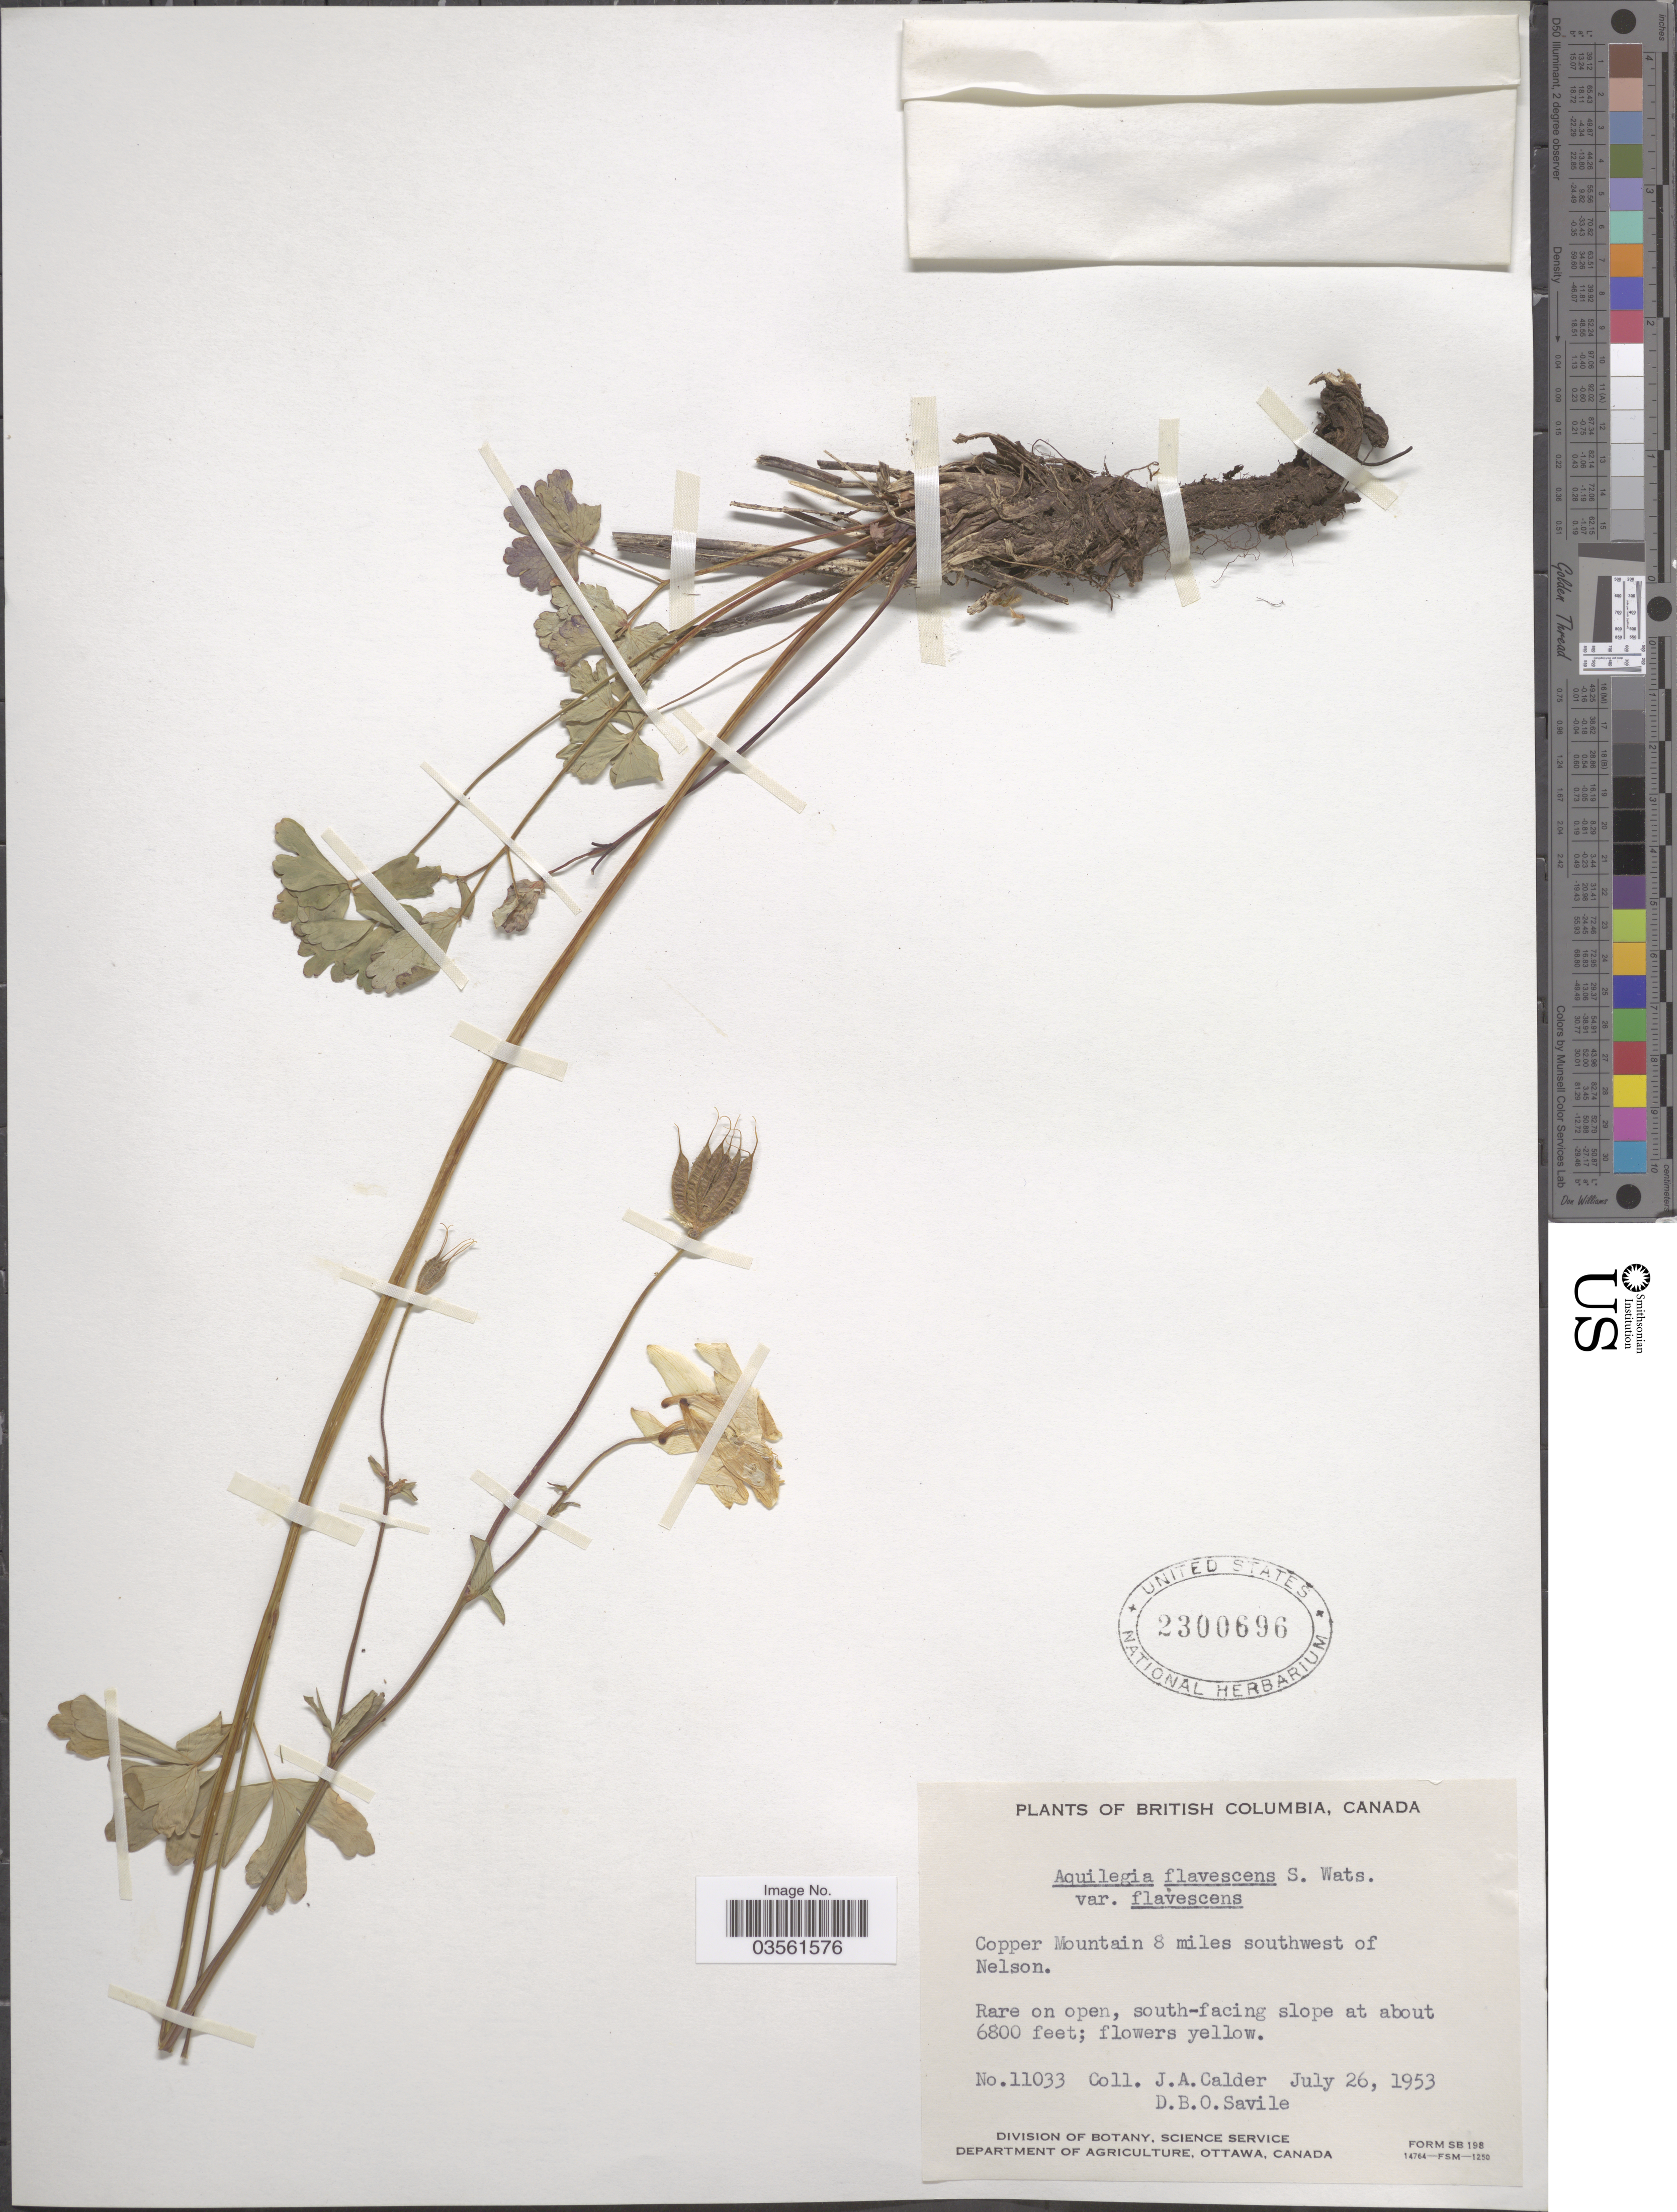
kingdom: Plantae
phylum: Tracheophyta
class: Magnoliopsida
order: Ranunculales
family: Ranunculaceae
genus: Aquilegia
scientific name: Aquilegia flavescens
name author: S. Watson in C. King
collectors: J. A. Calder & D. Savile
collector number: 11033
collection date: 1953-07-26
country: Canada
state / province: British Columbia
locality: Copper Mountain 8 miles southwest of Nelson. Rare on open, south-facing slope.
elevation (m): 2073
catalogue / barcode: US 2300696